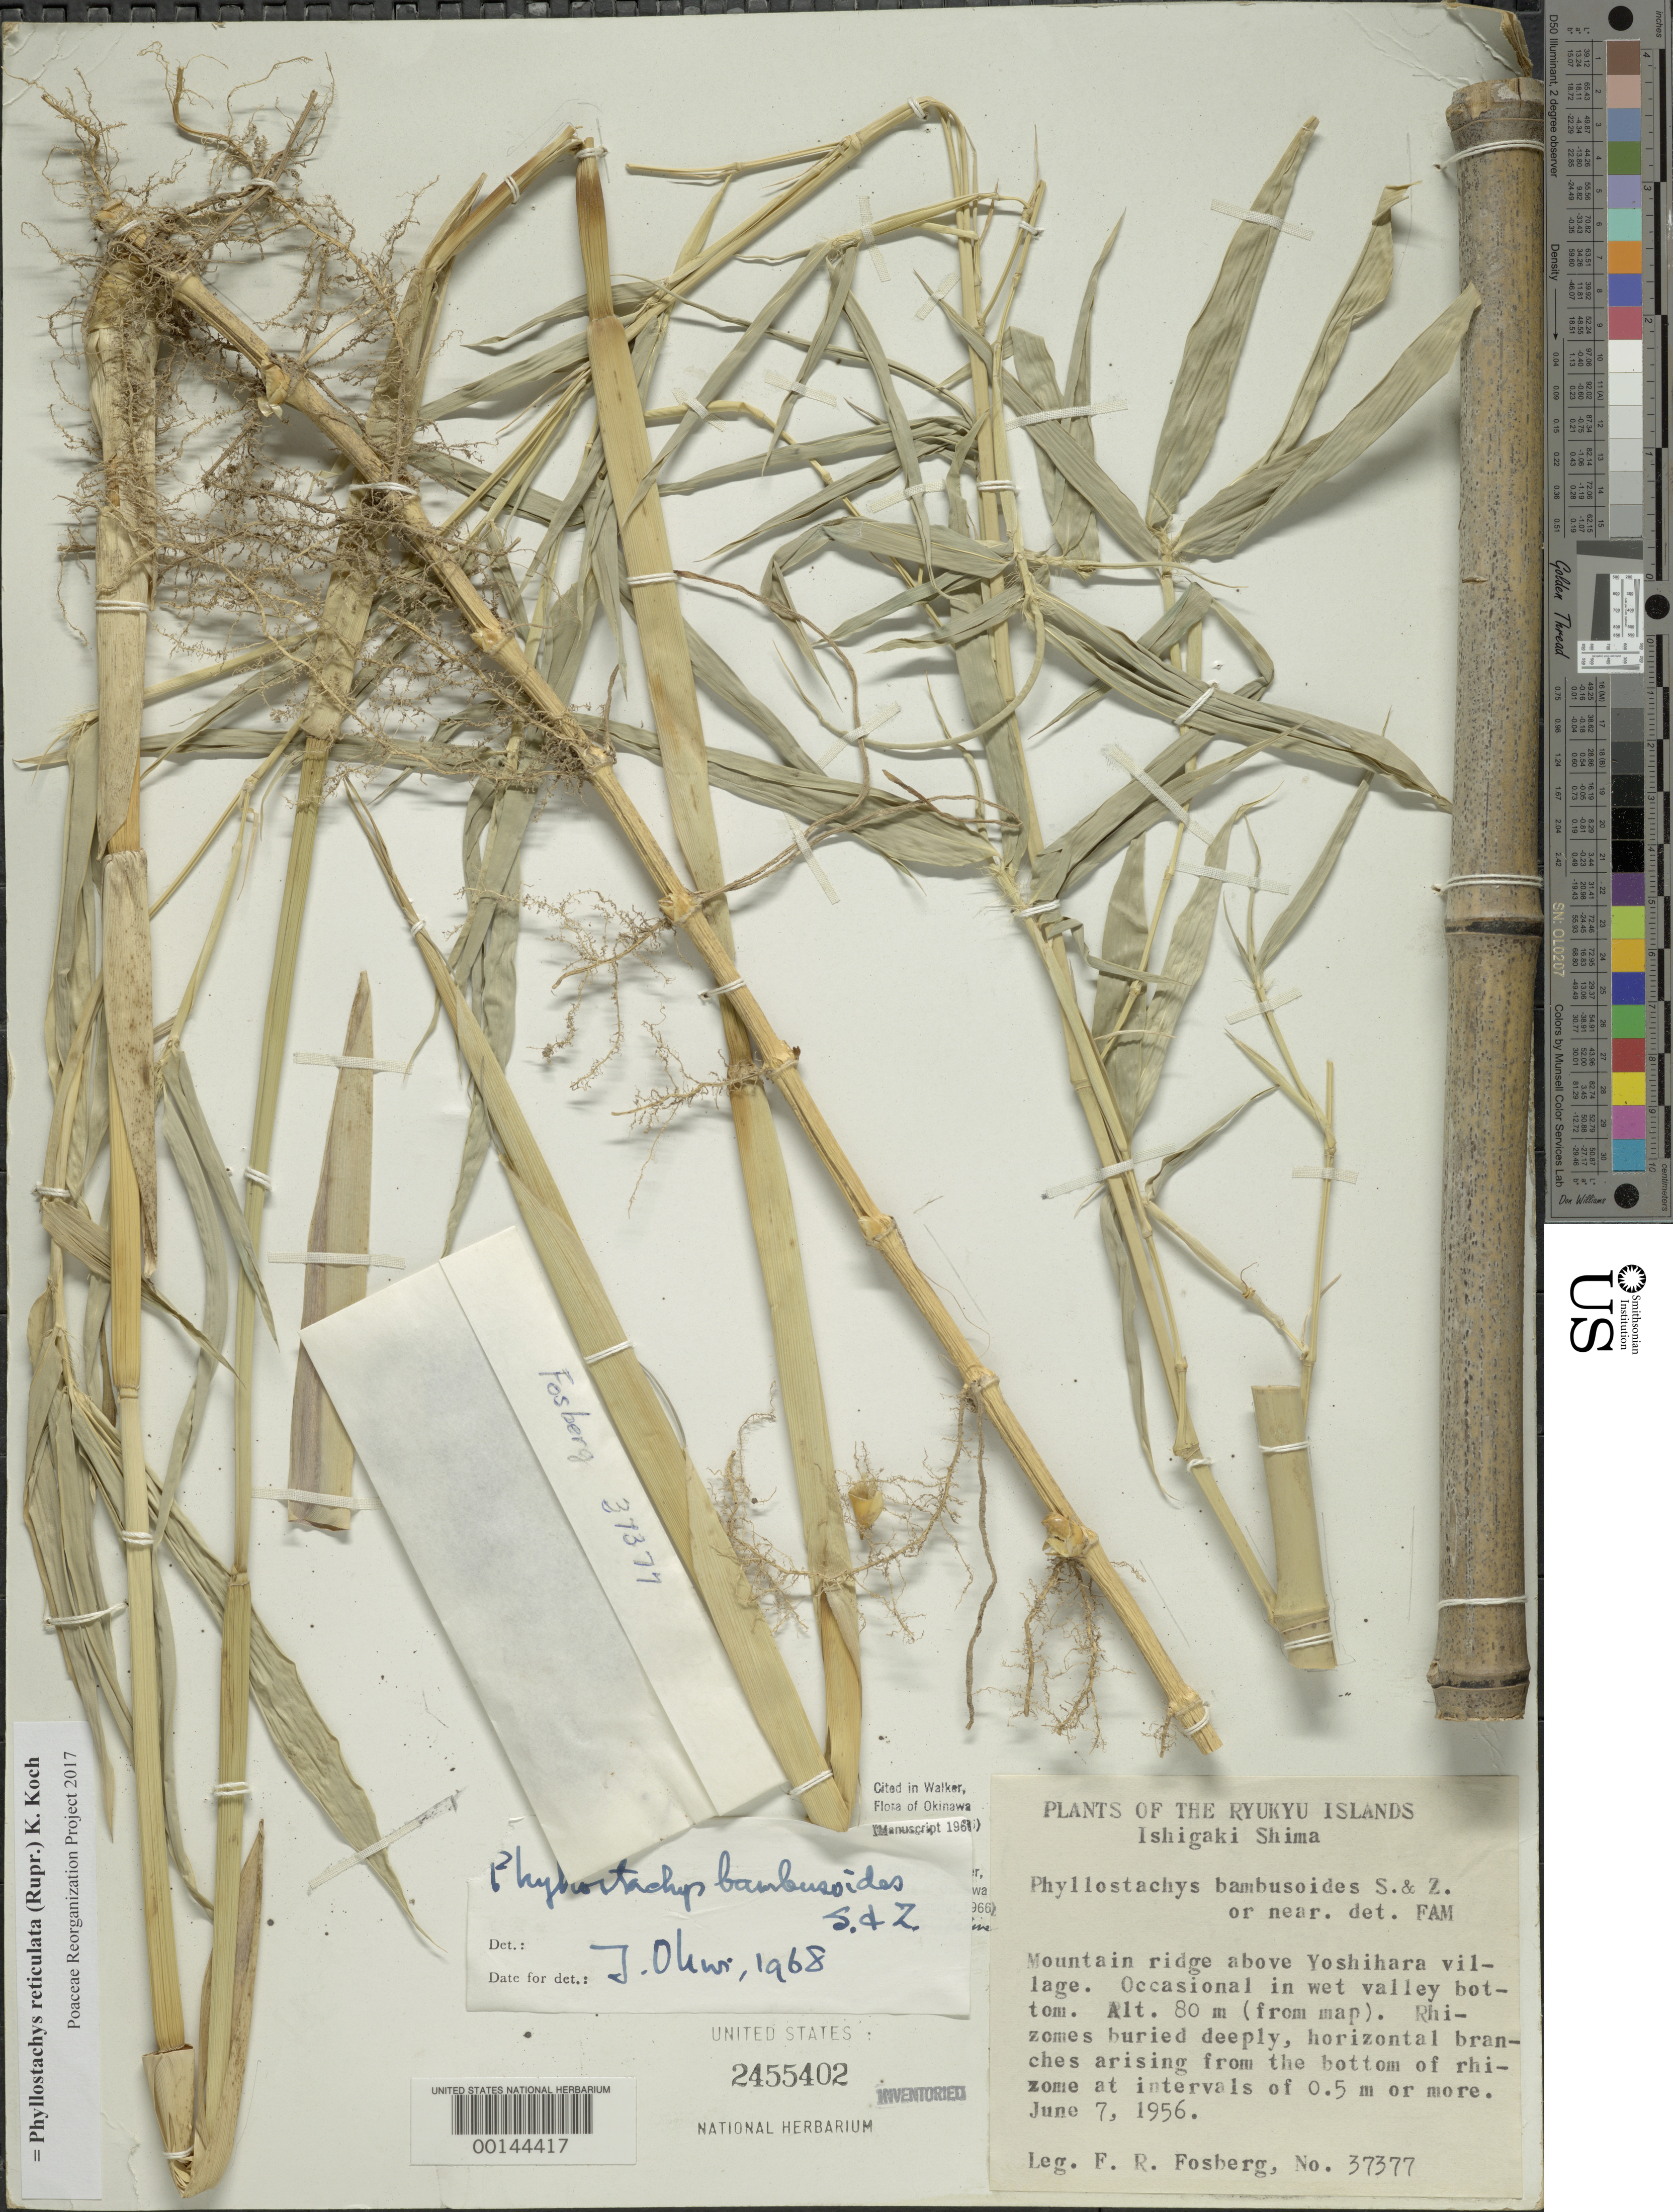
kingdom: Plantae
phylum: Tracheophyta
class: Liliopsida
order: Poales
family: Poaceae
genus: Phyllostachys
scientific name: Phyllostachys reticulata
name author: (Rupr.) K. Koch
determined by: Poaceae Reorganization Project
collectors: F. R. Fosberg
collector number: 37377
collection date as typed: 07 Jun 1956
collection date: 1956-06-07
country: Japan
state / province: Okinawa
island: Ishigaki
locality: Yoshihara village. [Sakishima Is.]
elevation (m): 80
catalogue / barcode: US 2455402